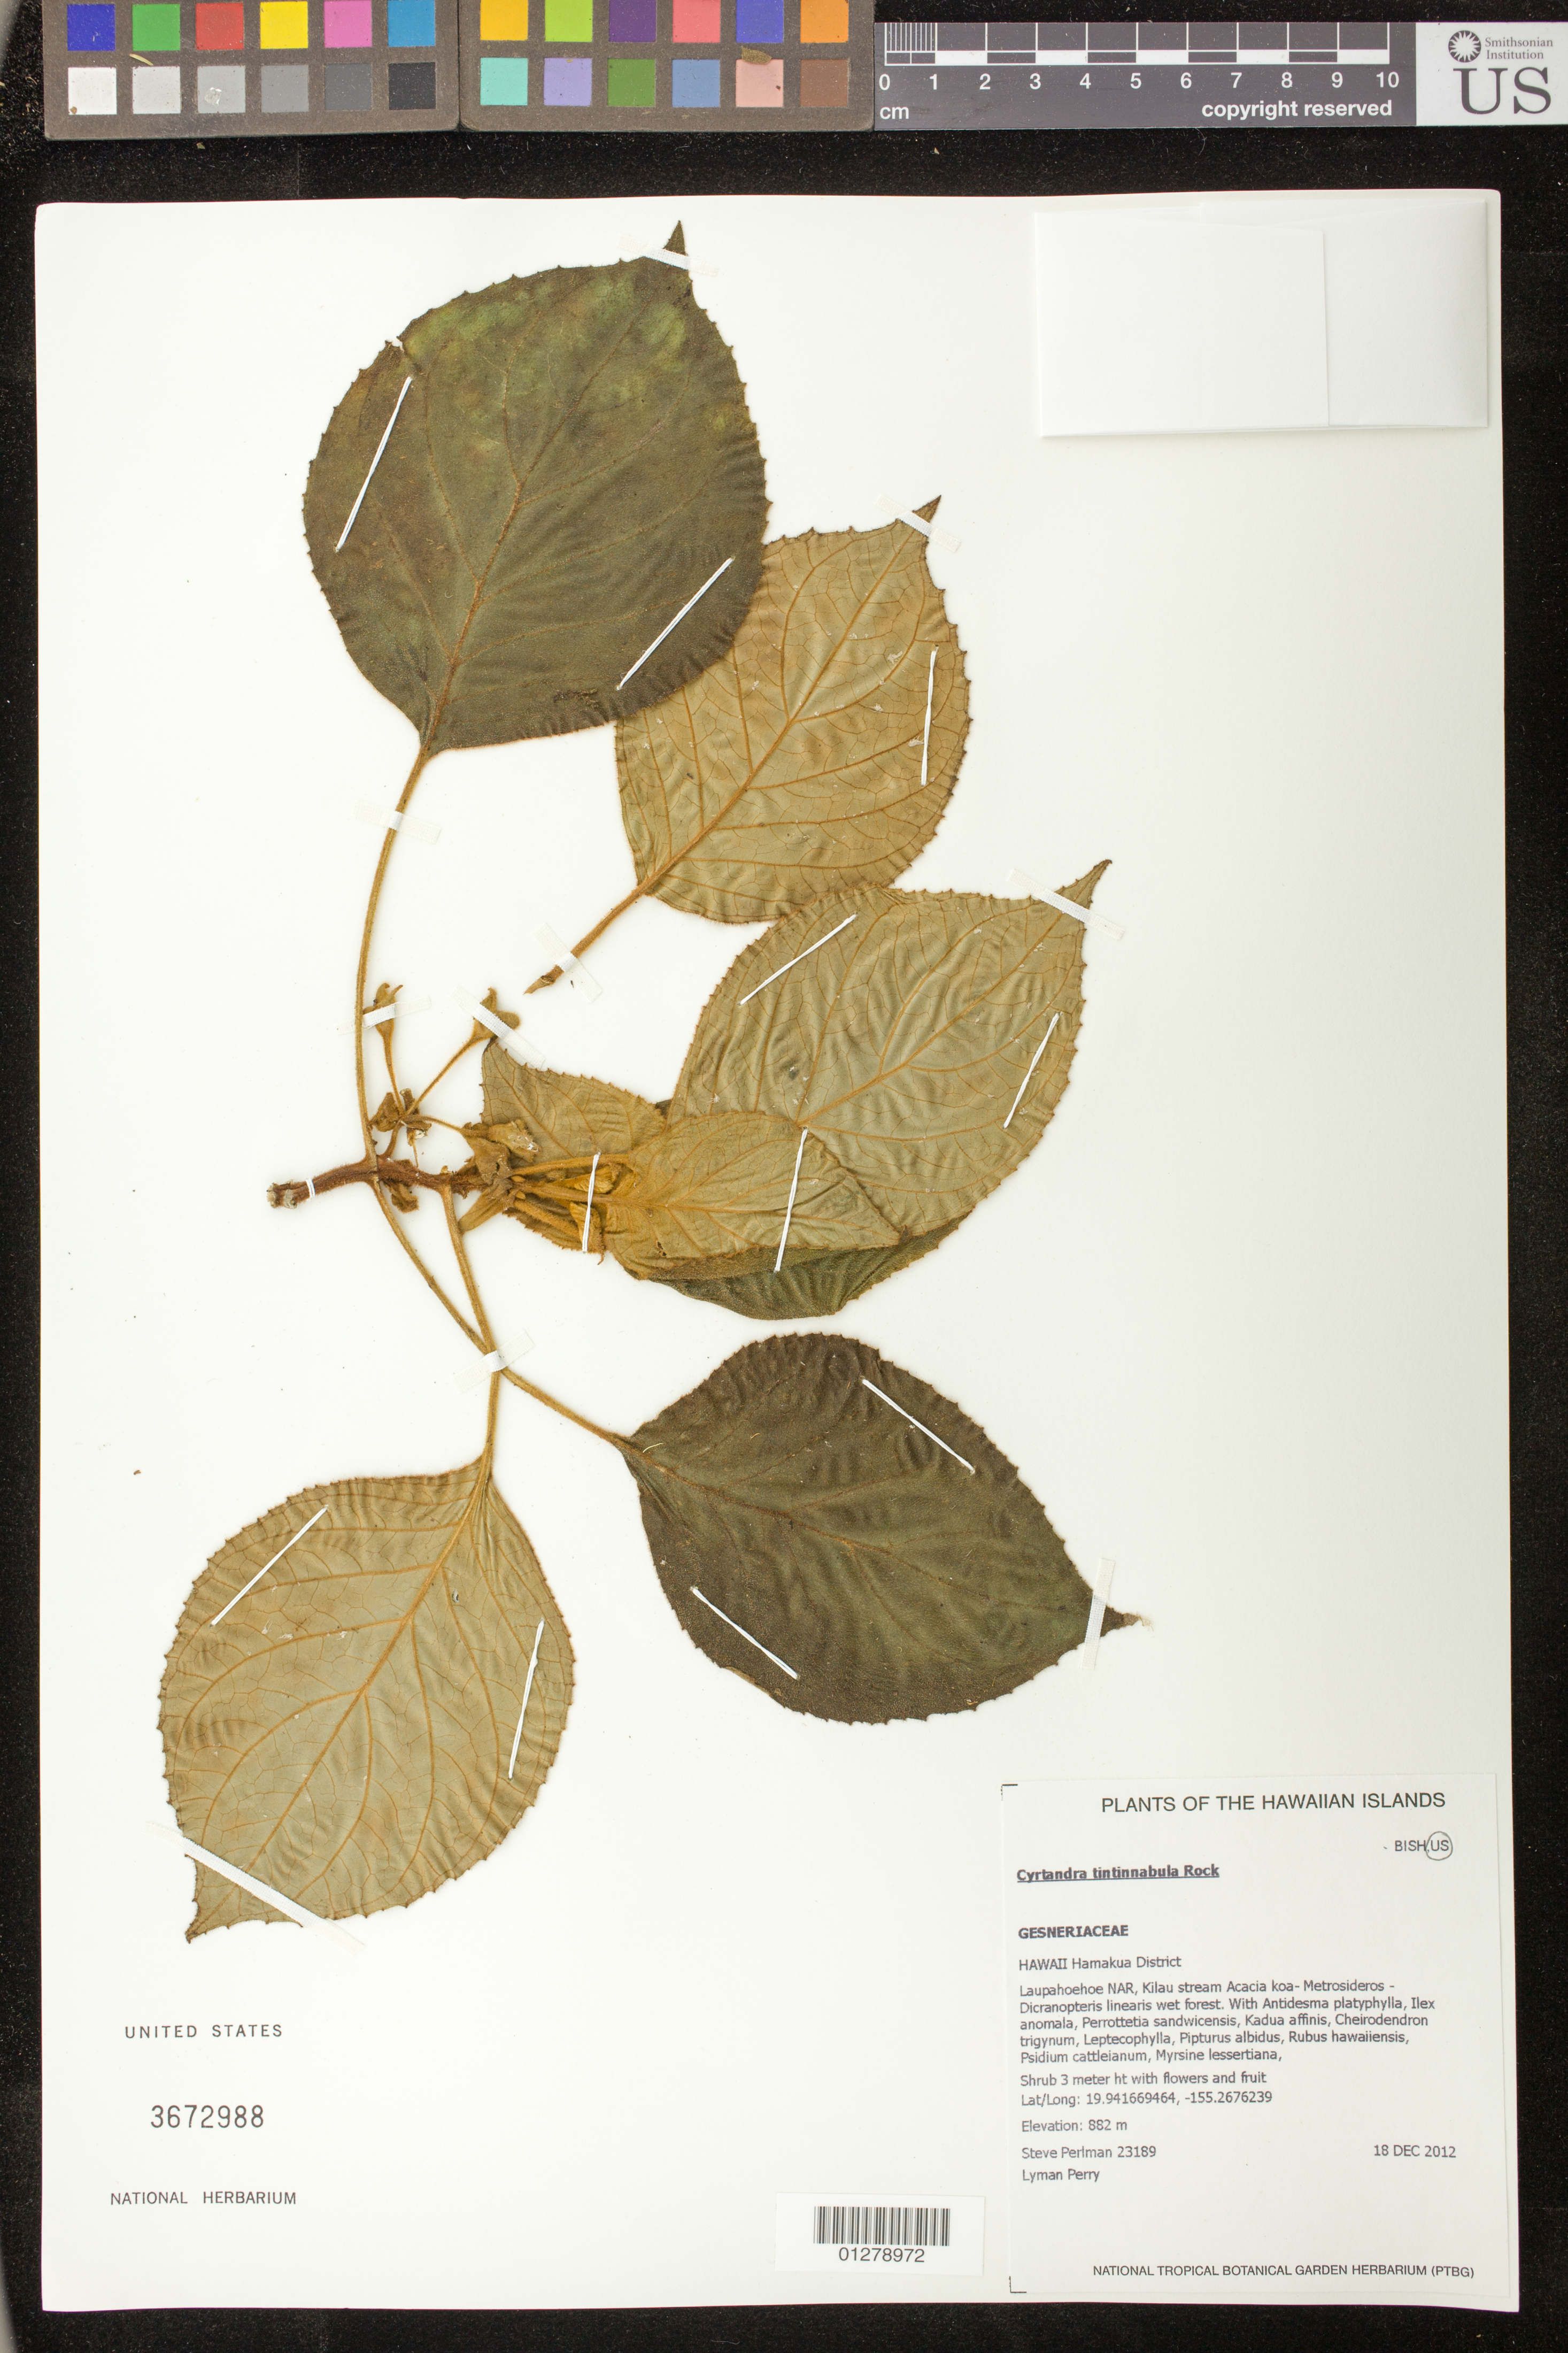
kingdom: Plantae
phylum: Tracheophyta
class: Magnoliopsida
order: Lamiales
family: Gesneriaceae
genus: Cyrtandra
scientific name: Cyrtandra tintinnabula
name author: Rock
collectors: S. P. Perlman & L. Perry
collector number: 23189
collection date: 2012-12-18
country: United States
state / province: Hawaii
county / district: Hawaii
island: Hawaii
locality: Laupahoehoe NAR, Kilau stream.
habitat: Wet forest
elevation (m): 882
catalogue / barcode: US 3672988